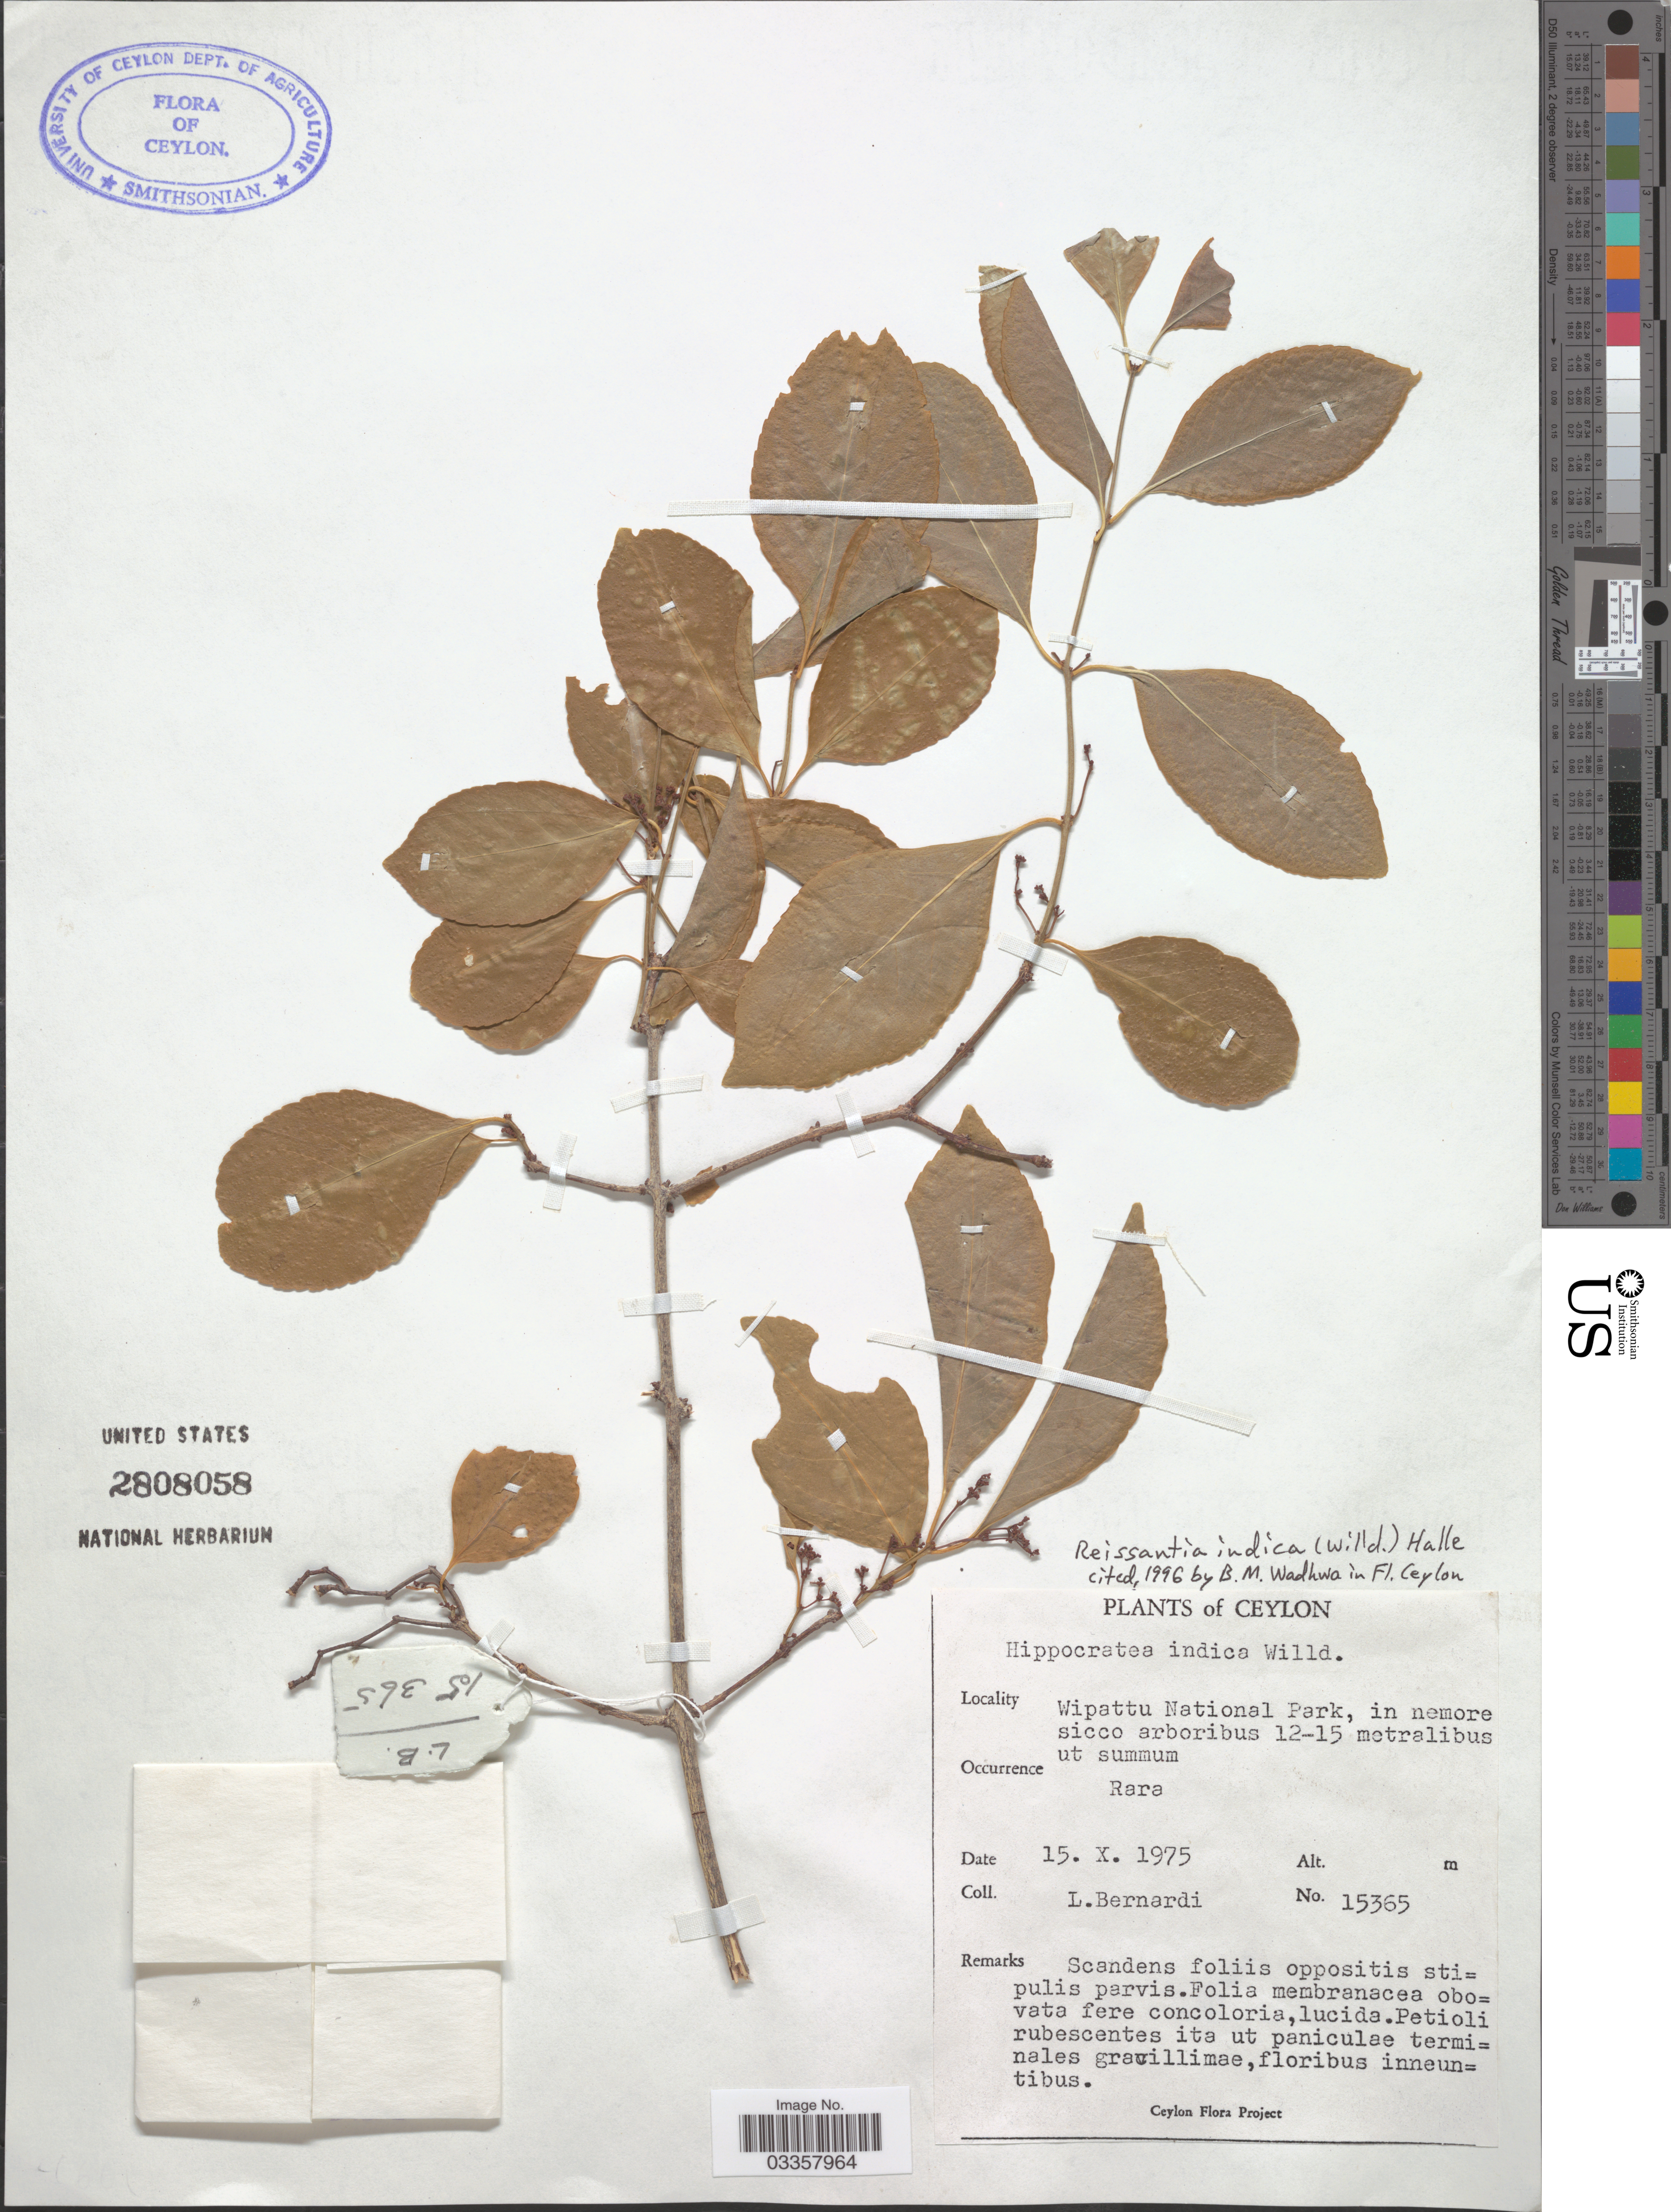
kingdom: Plantae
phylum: Tracheophyta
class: Magnoliopsida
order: Celastrales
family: Celastraceae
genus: Reissantia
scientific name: Reissantia indica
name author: (Willd.) N. Hallé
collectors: L. Bernardi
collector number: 15365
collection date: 1975-10-15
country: Sri Lanka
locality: Ceylon. Wipattu National Park.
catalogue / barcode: US 2808058